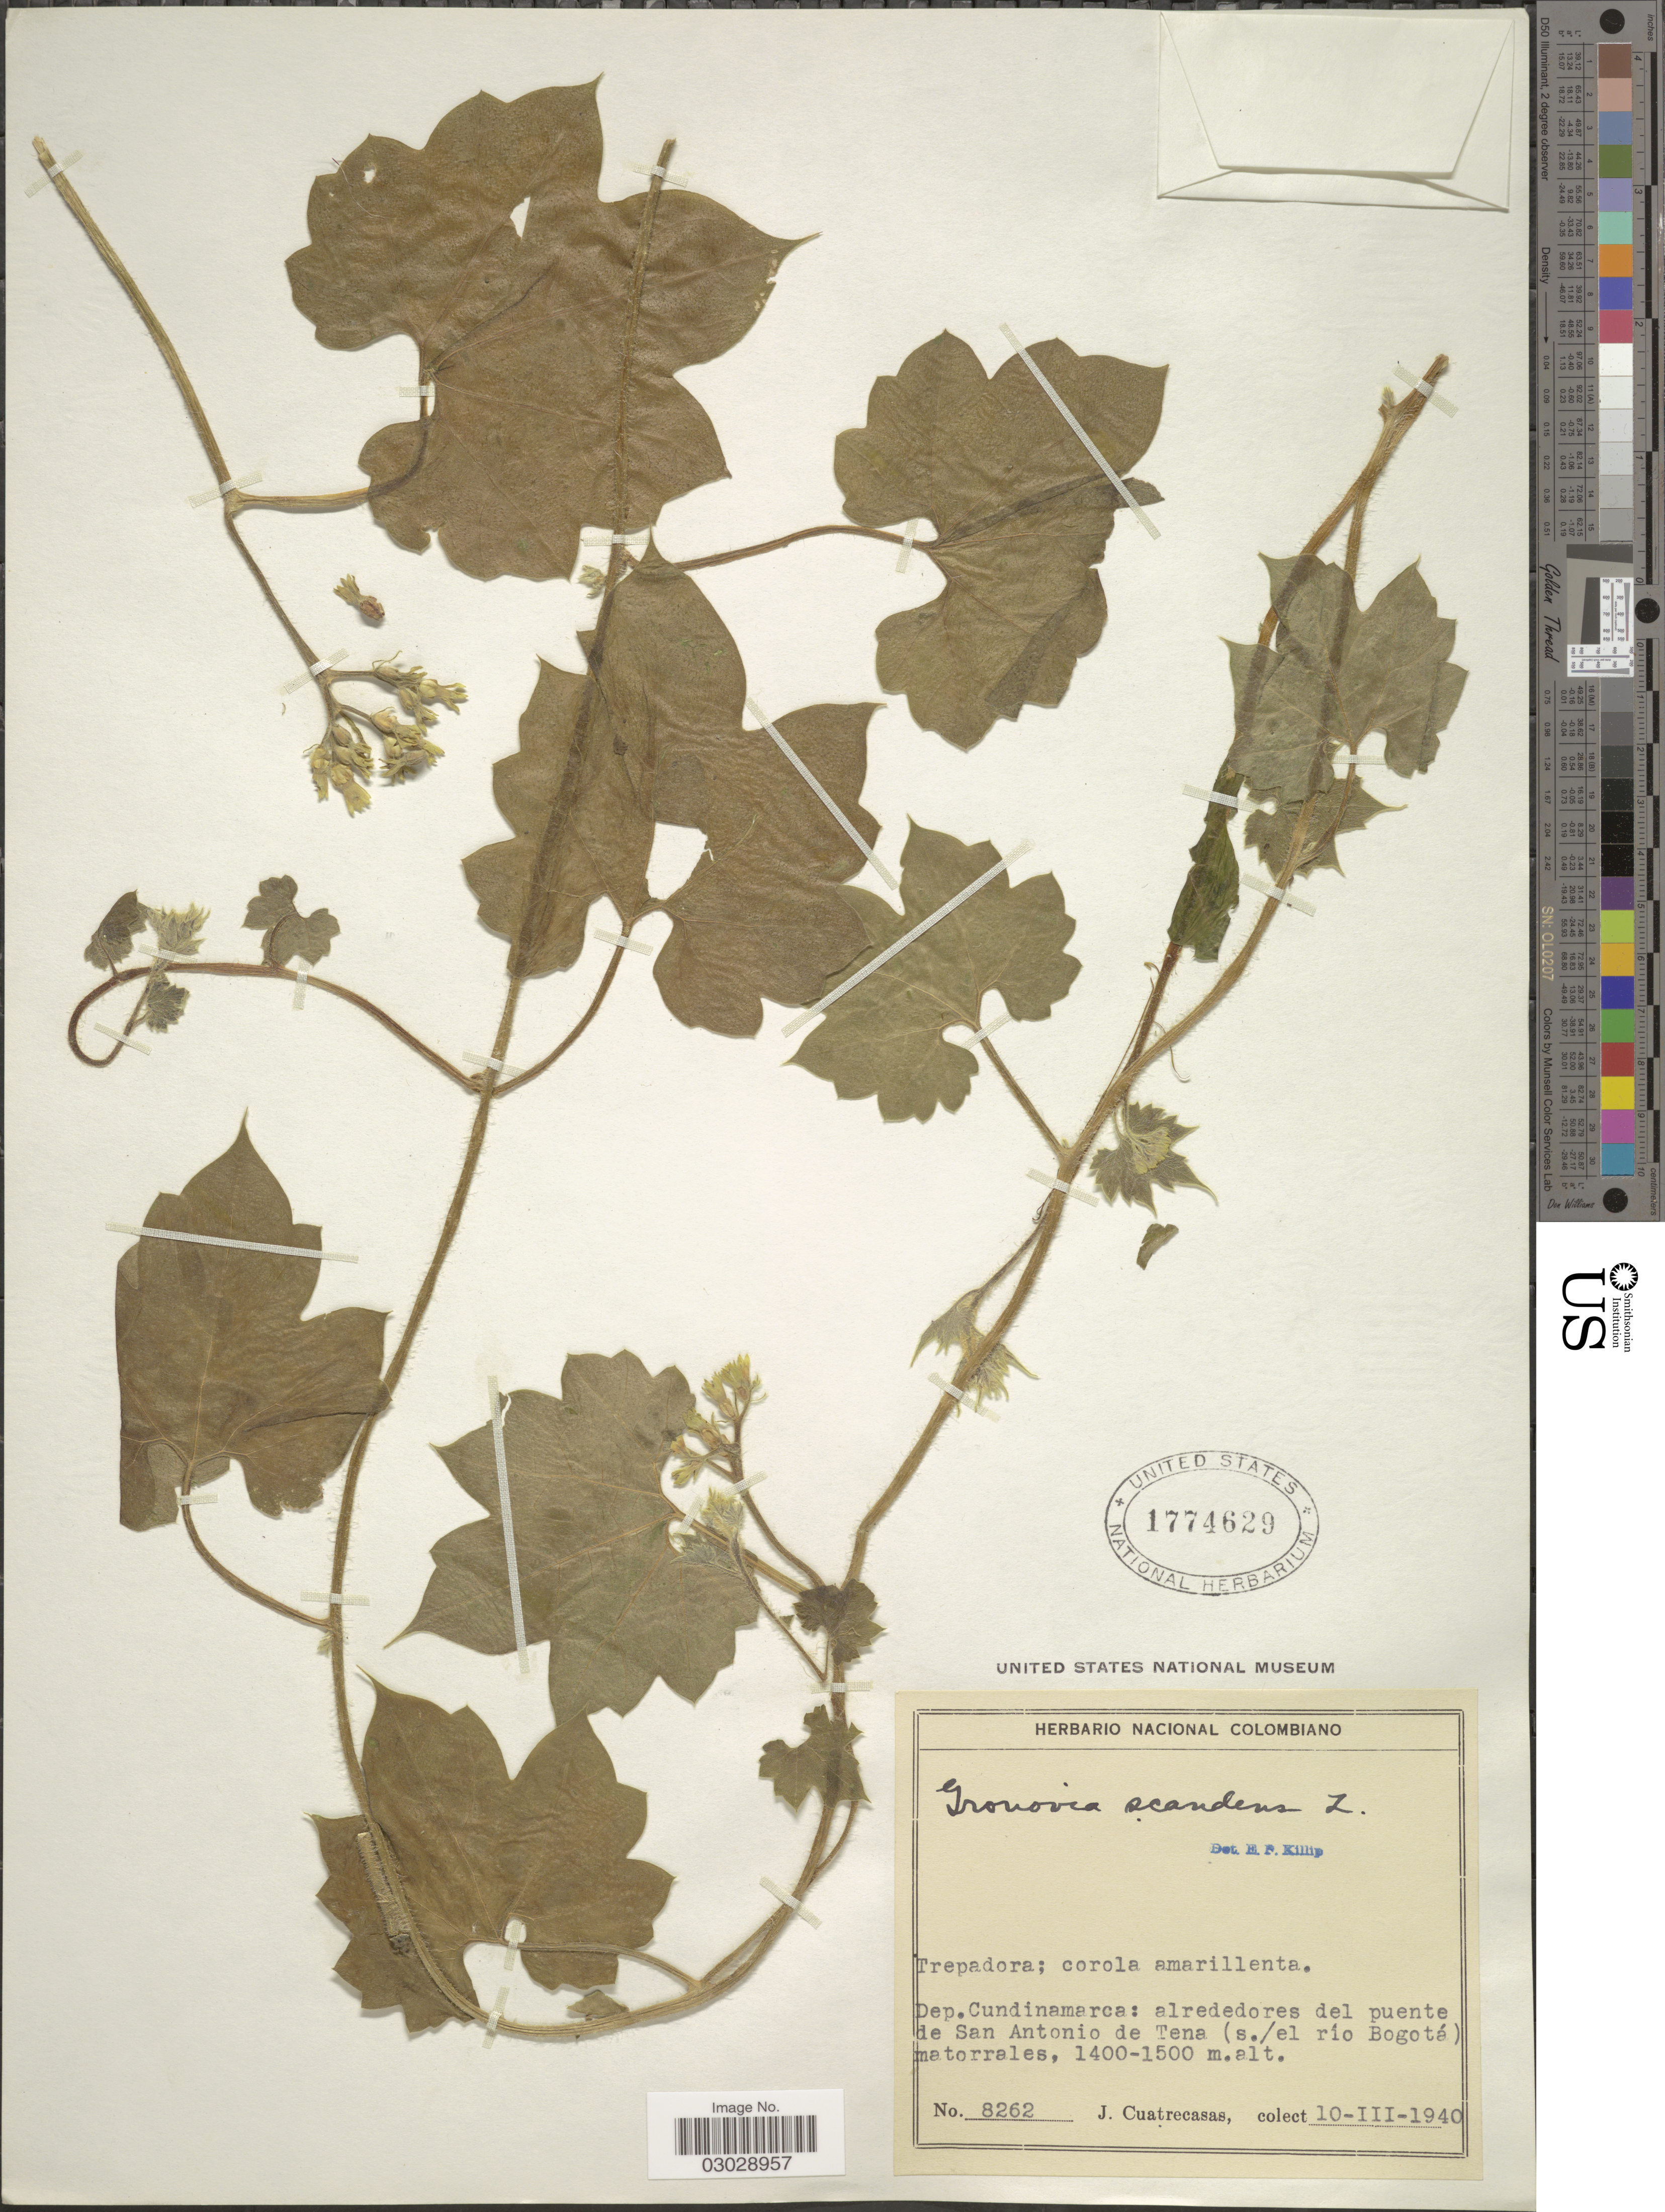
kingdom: Plantae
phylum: Tracheophyta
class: Magnoliopsida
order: Cornales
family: Loasaceae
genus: Gronovia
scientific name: Gronovia scandens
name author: L.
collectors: J. Cuatrecasas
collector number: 8262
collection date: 1940-03-10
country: Colombia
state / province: Cundinamarca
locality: Dep. Cundinamarca: alrededores del puente de San Antonio de Tena (s./ el río Bogotá).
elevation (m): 1400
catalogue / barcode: US 1774629